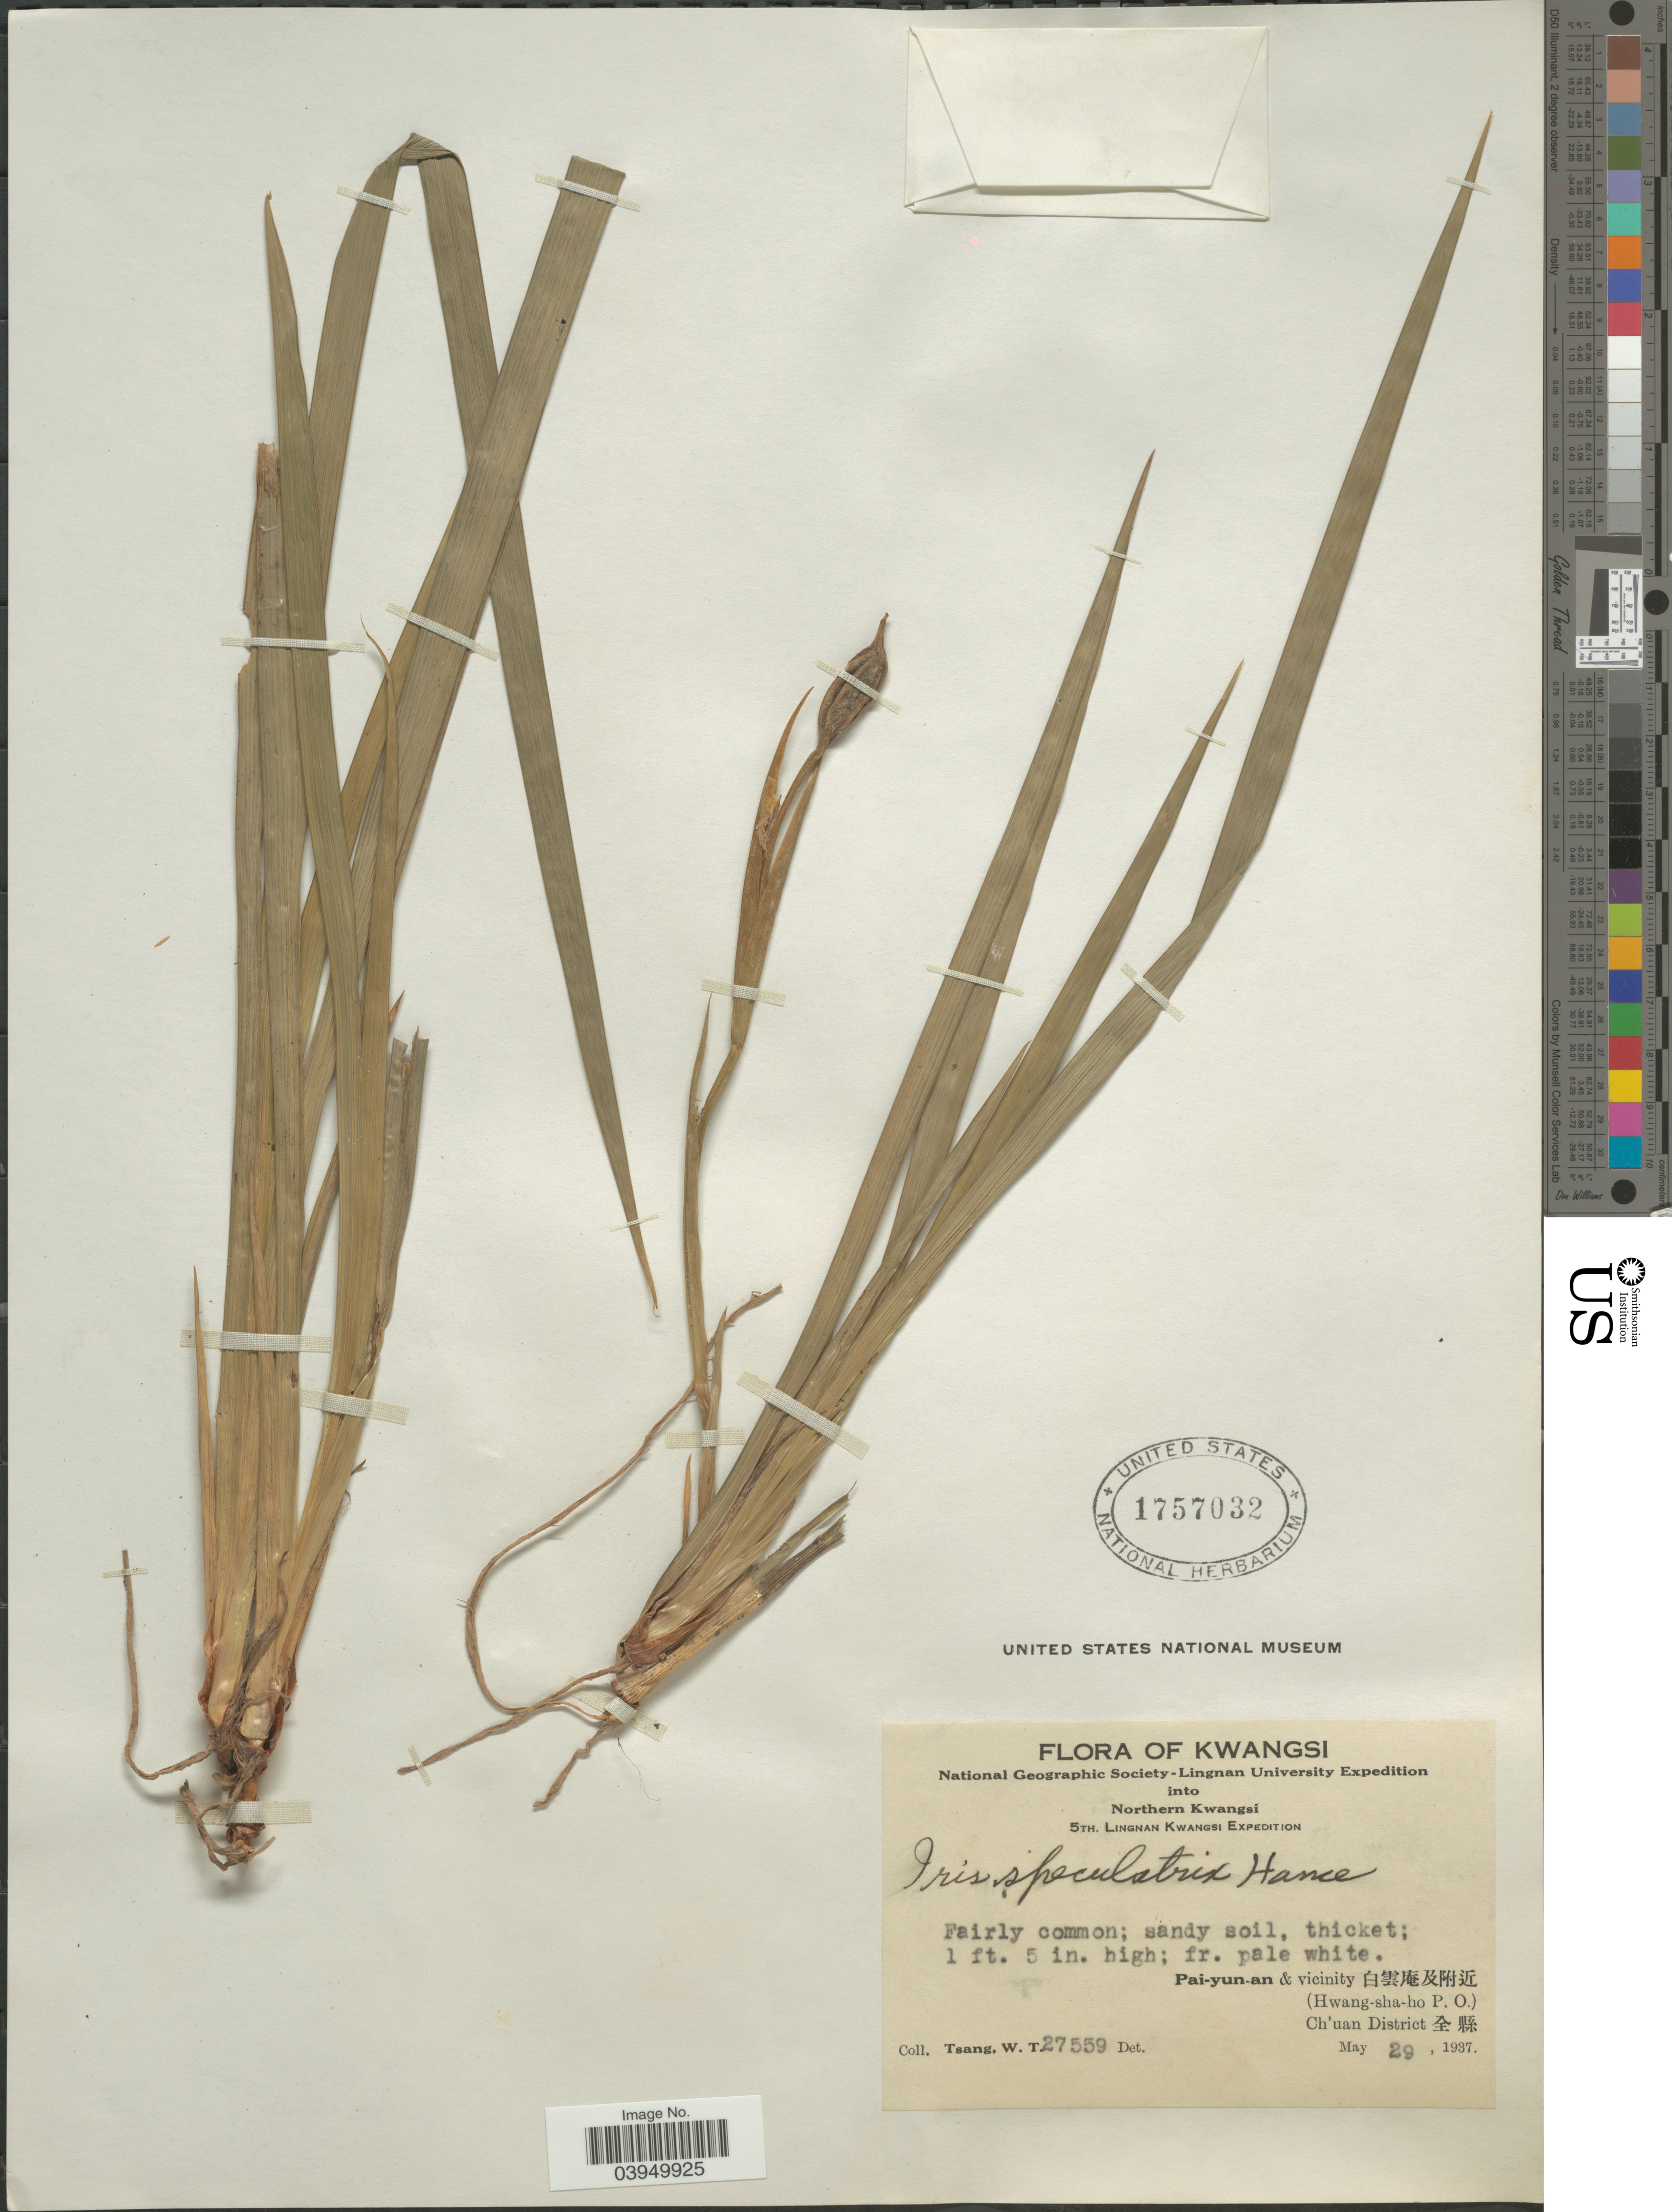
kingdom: Plantae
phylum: Tracheophyta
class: Liliopsida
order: Asparagales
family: Iridaceae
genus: Iris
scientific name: Iris speculatrix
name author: Hance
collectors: W. T. Tsang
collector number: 27559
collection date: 1937-05-29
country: China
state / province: Guangxi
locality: Kwangsi.Pai-yun-an & vicinity (Hwang-sha-ho P. O.) Ch'uan District .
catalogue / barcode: US 1757032